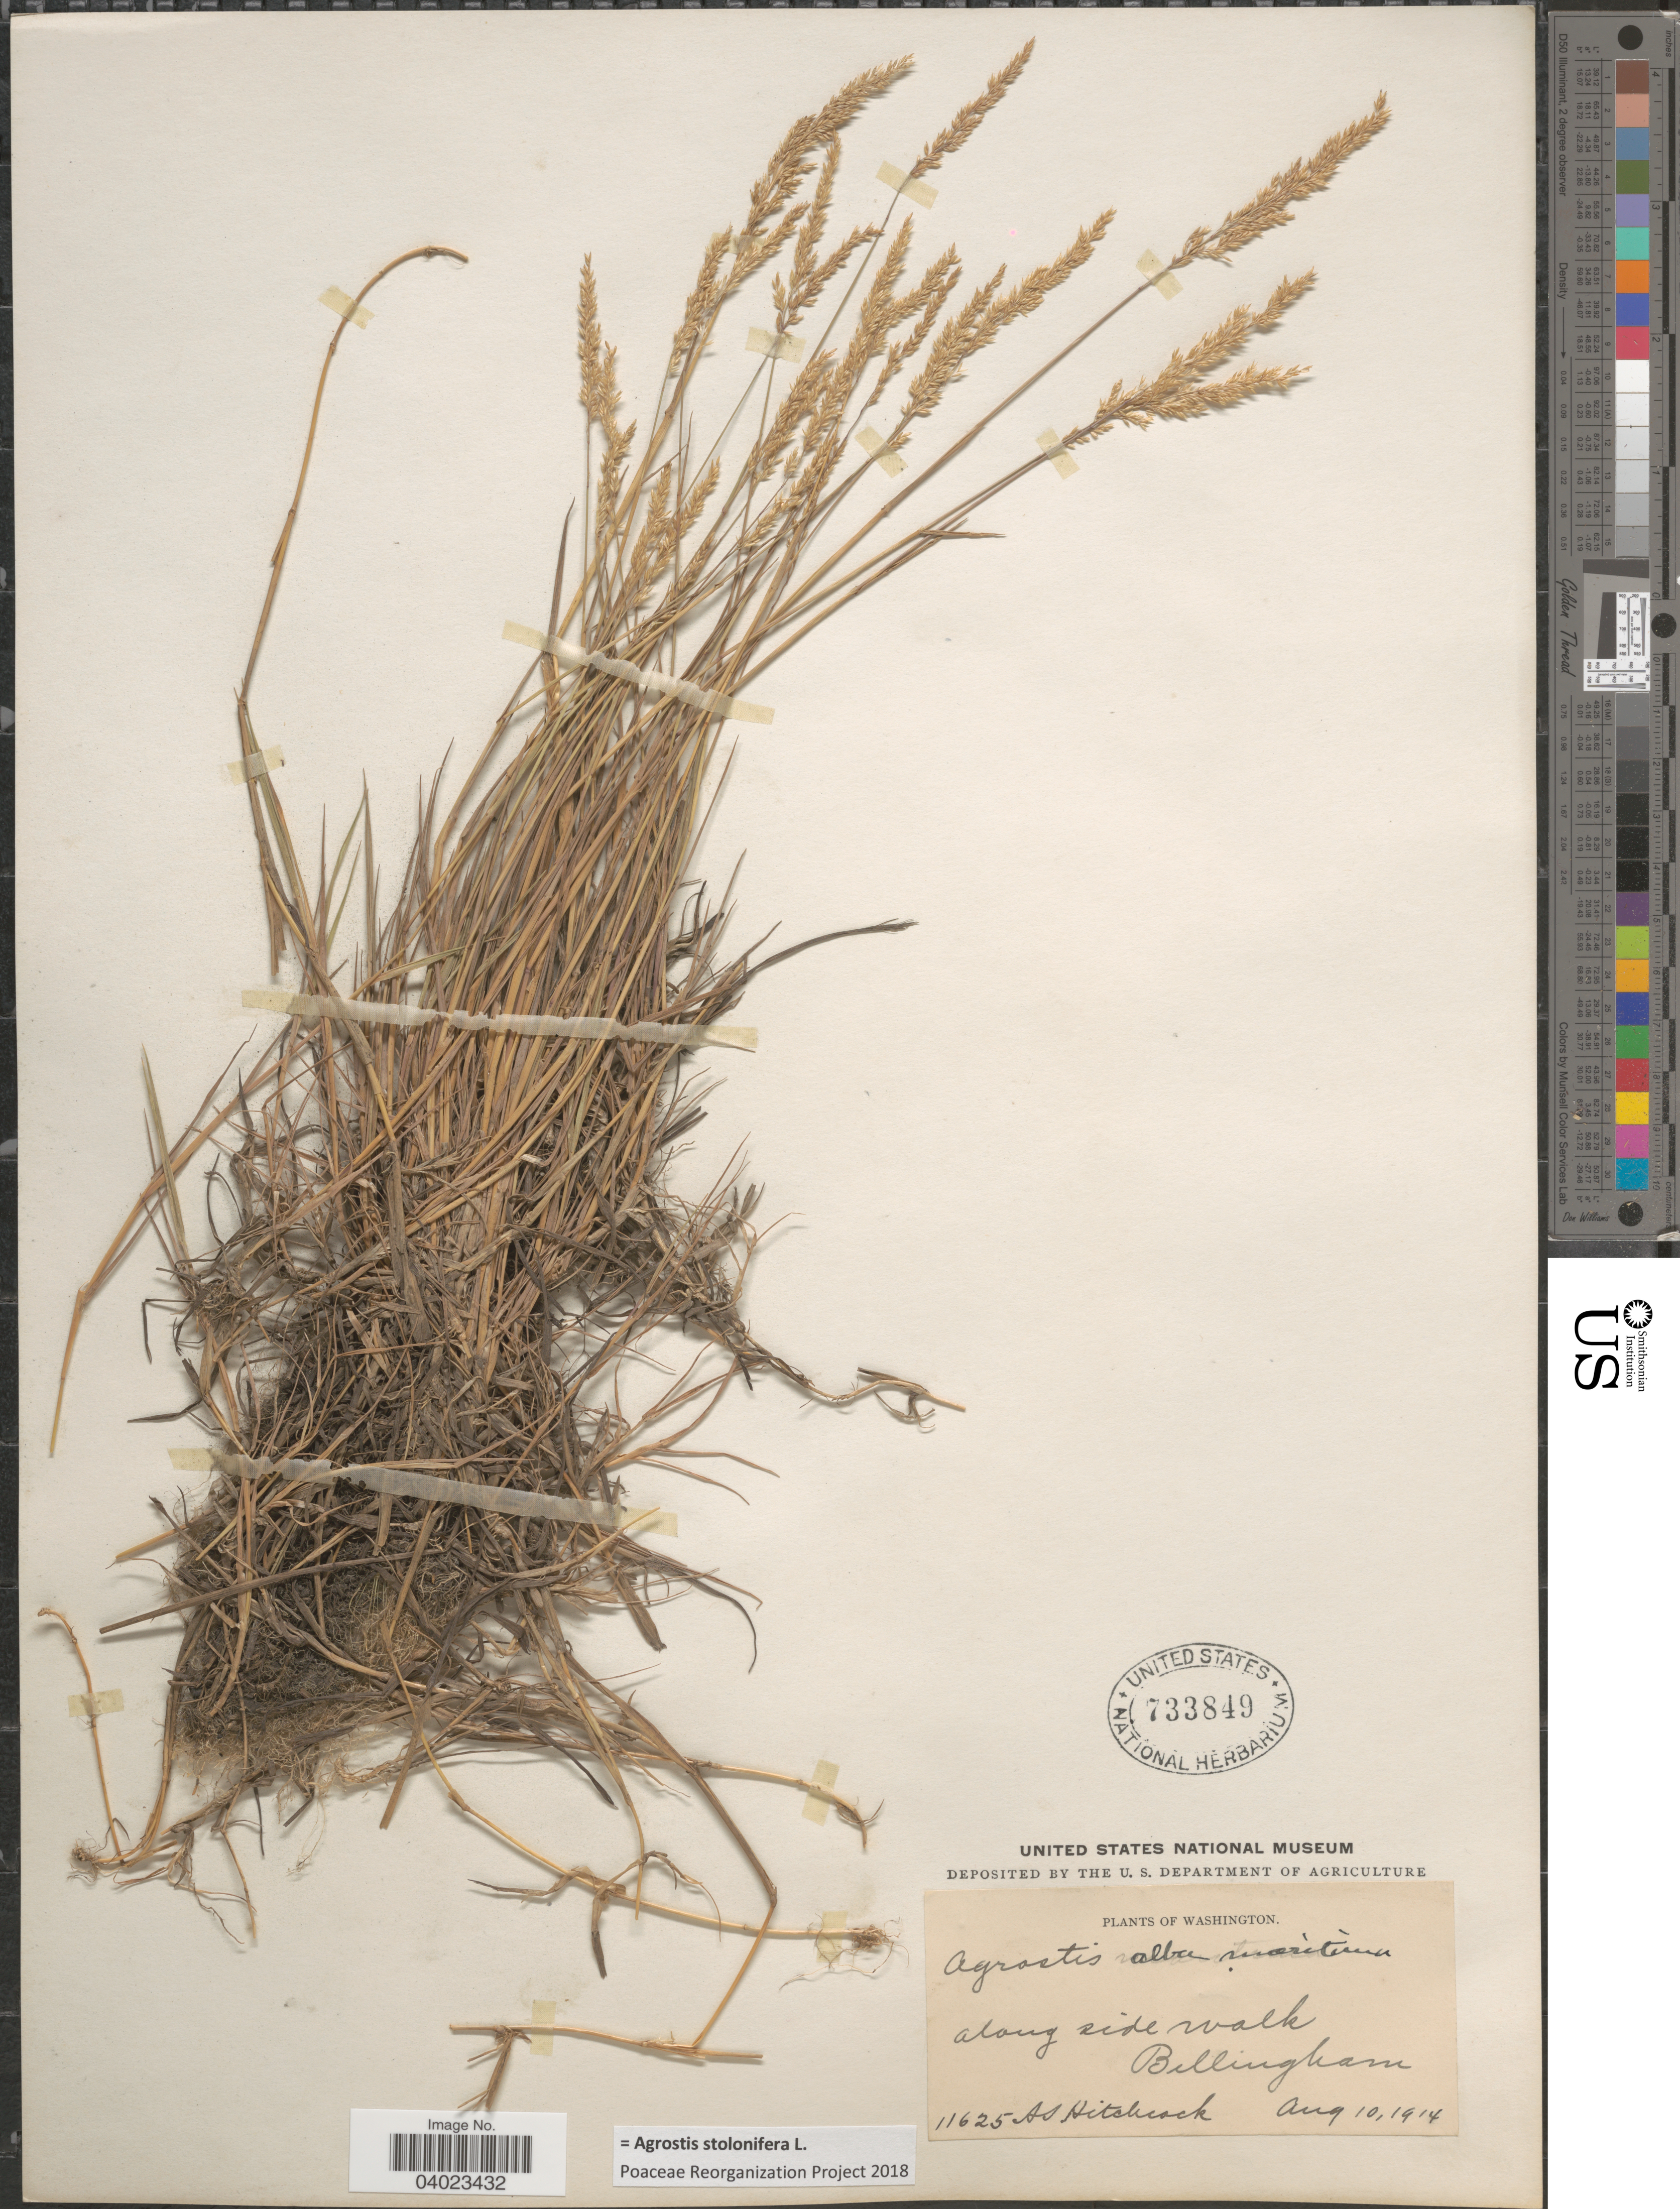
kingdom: Plantae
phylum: Tracheophyta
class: Liliopsida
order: Poales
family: Poaceae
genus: Agrostis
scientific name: Agrostis stolonifera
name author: L.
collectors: A. S. Hitchcock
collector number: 11625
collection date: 1914-08-10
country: United States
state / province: Washington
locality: Along side walk. Bellingham.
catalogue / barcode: US 733849